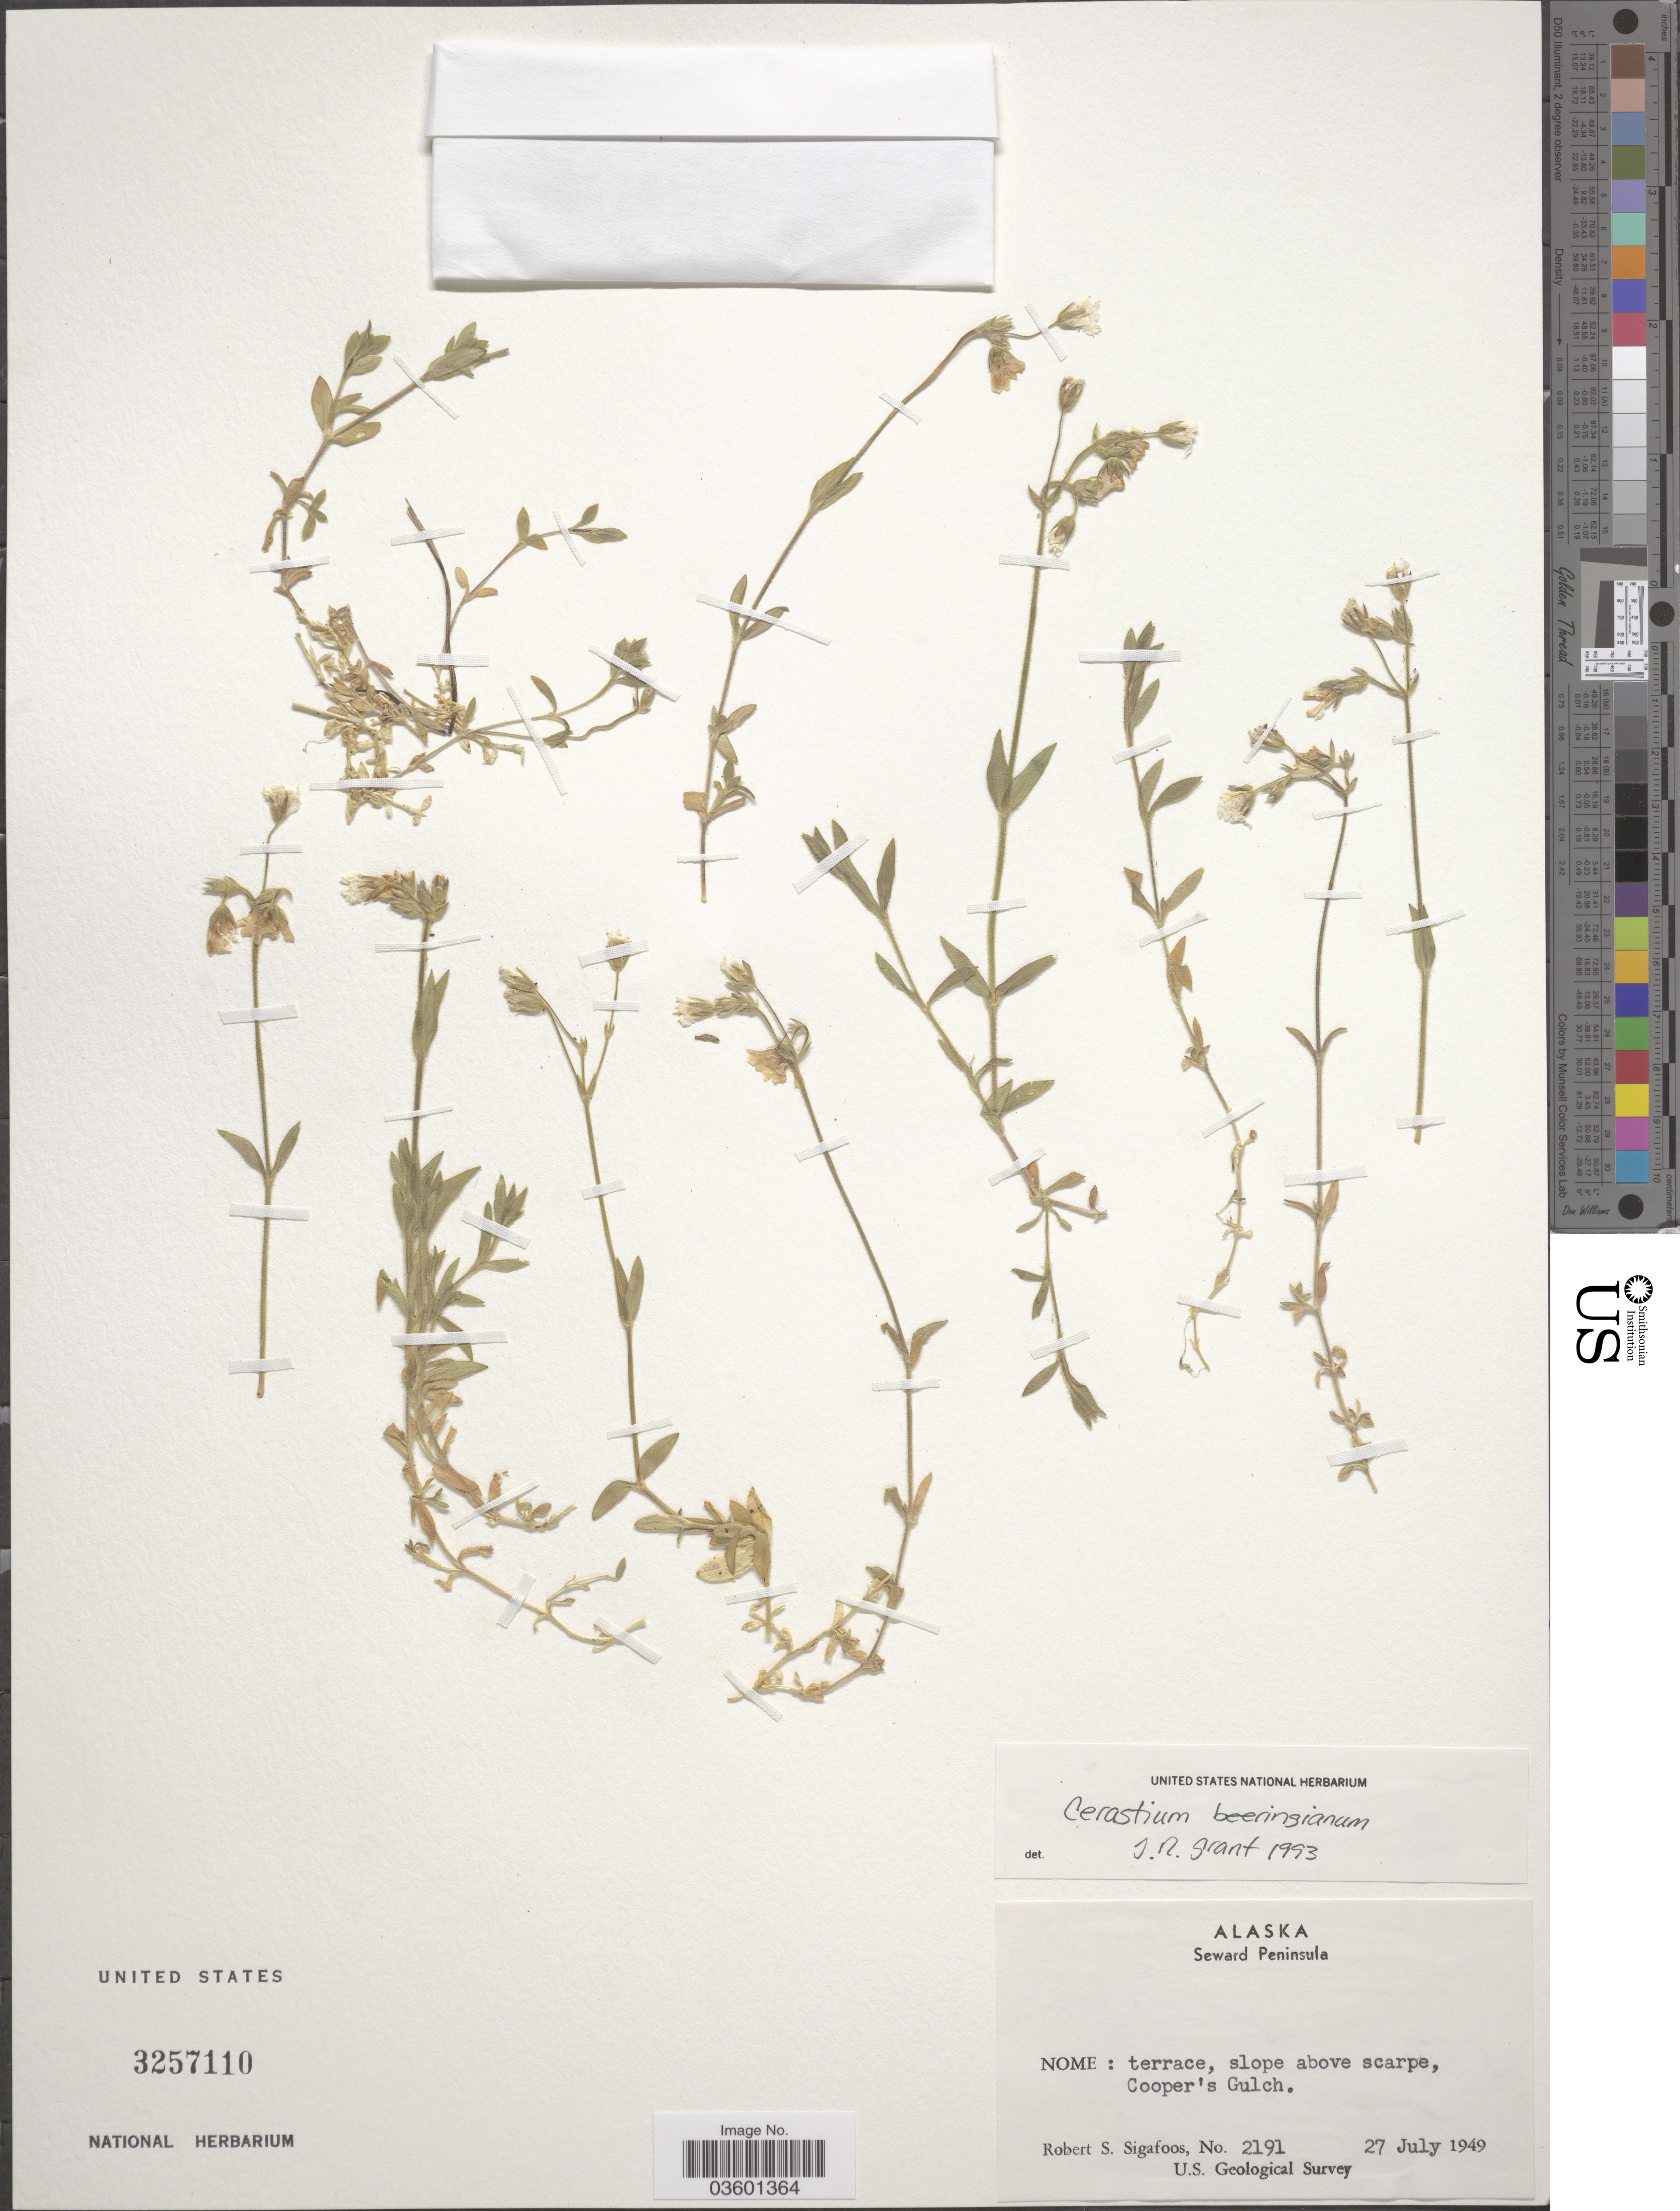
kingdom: Plantae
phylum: Tracheophyta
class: Magnoliopsida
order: Caryophyllales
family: Caryophyllaceae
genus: Cerastium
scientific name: Cerastium beeringianum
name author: Cham. & Schltdl.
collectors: R. Sigafoos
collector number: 2191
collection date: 1949-07-27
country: United States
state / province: Alaska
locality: Seward Peninsula. Nome: terrace, slope above scarpe, Cooper's Gulch.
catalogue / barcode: US 3257110